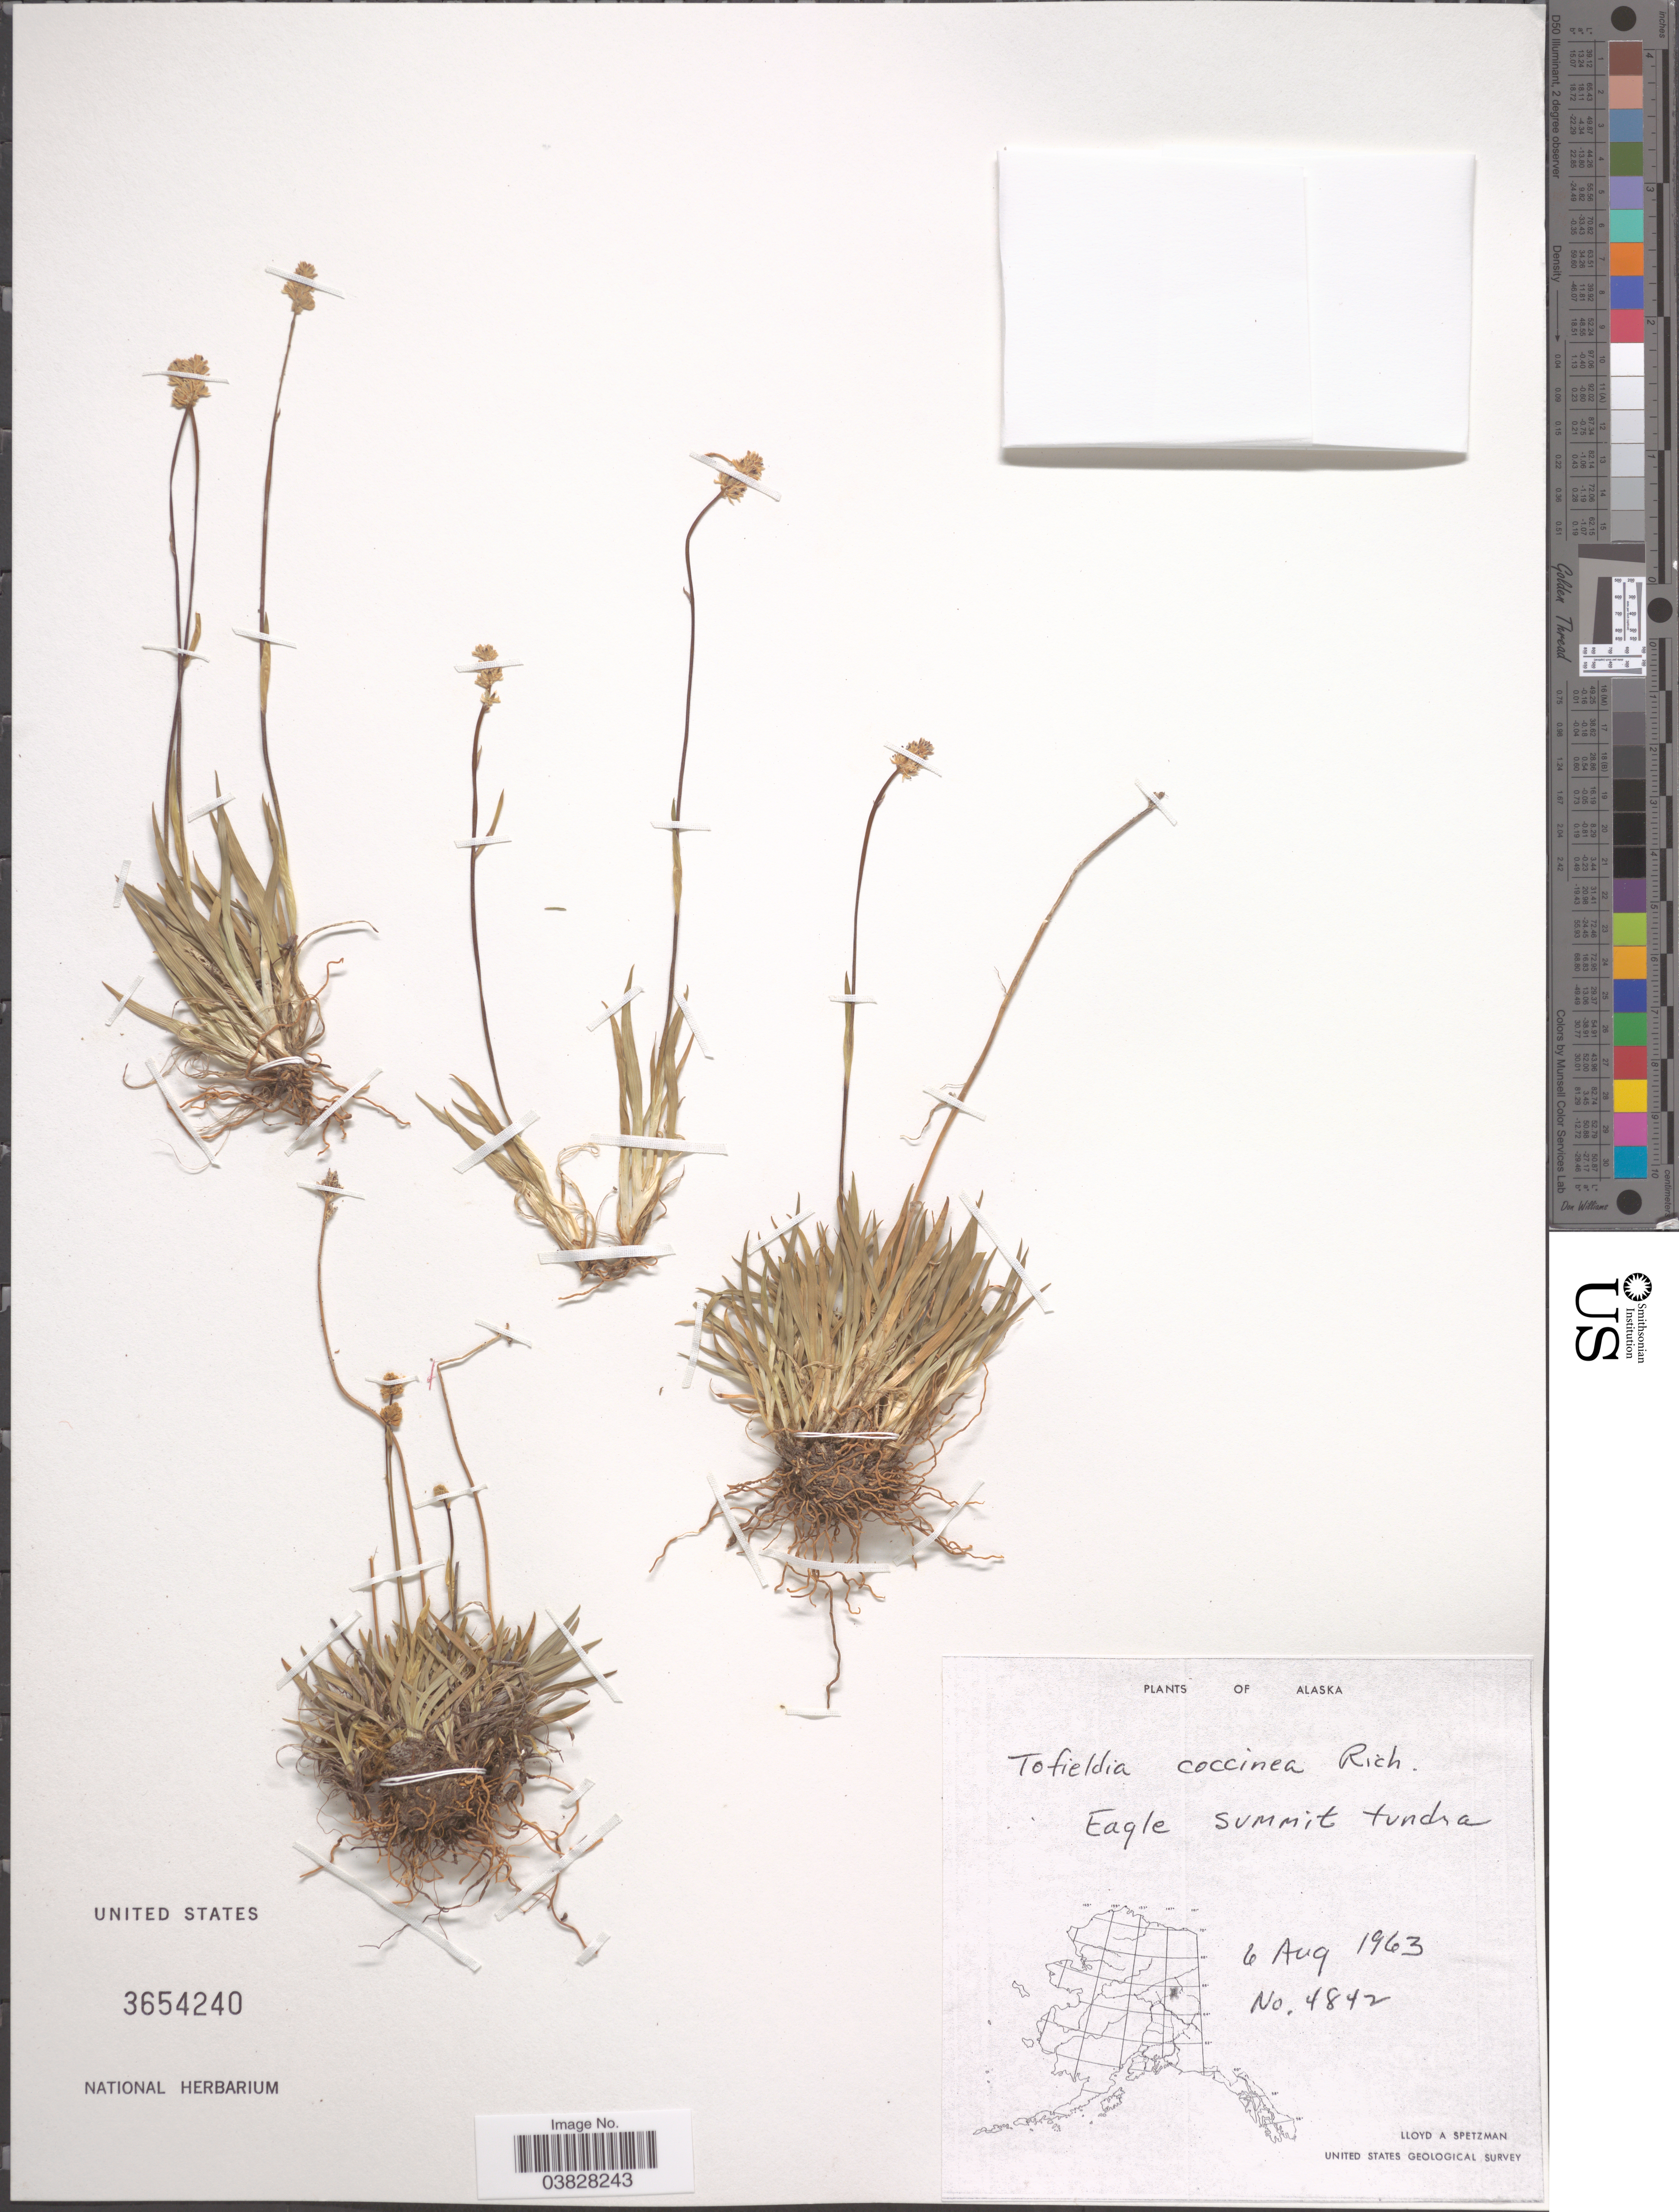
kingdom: Plantae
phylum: Tracheophyta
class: Liliopsida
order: Alismatales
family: Tofieldiaceae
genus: Tofieldia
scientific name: Tofieldia coccinea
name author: Richardson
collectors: L. Spetzman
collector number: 4842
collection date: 1963-08-06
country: United States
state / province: Alaska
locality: Eagle summit tundra.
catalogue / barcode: US 36654240